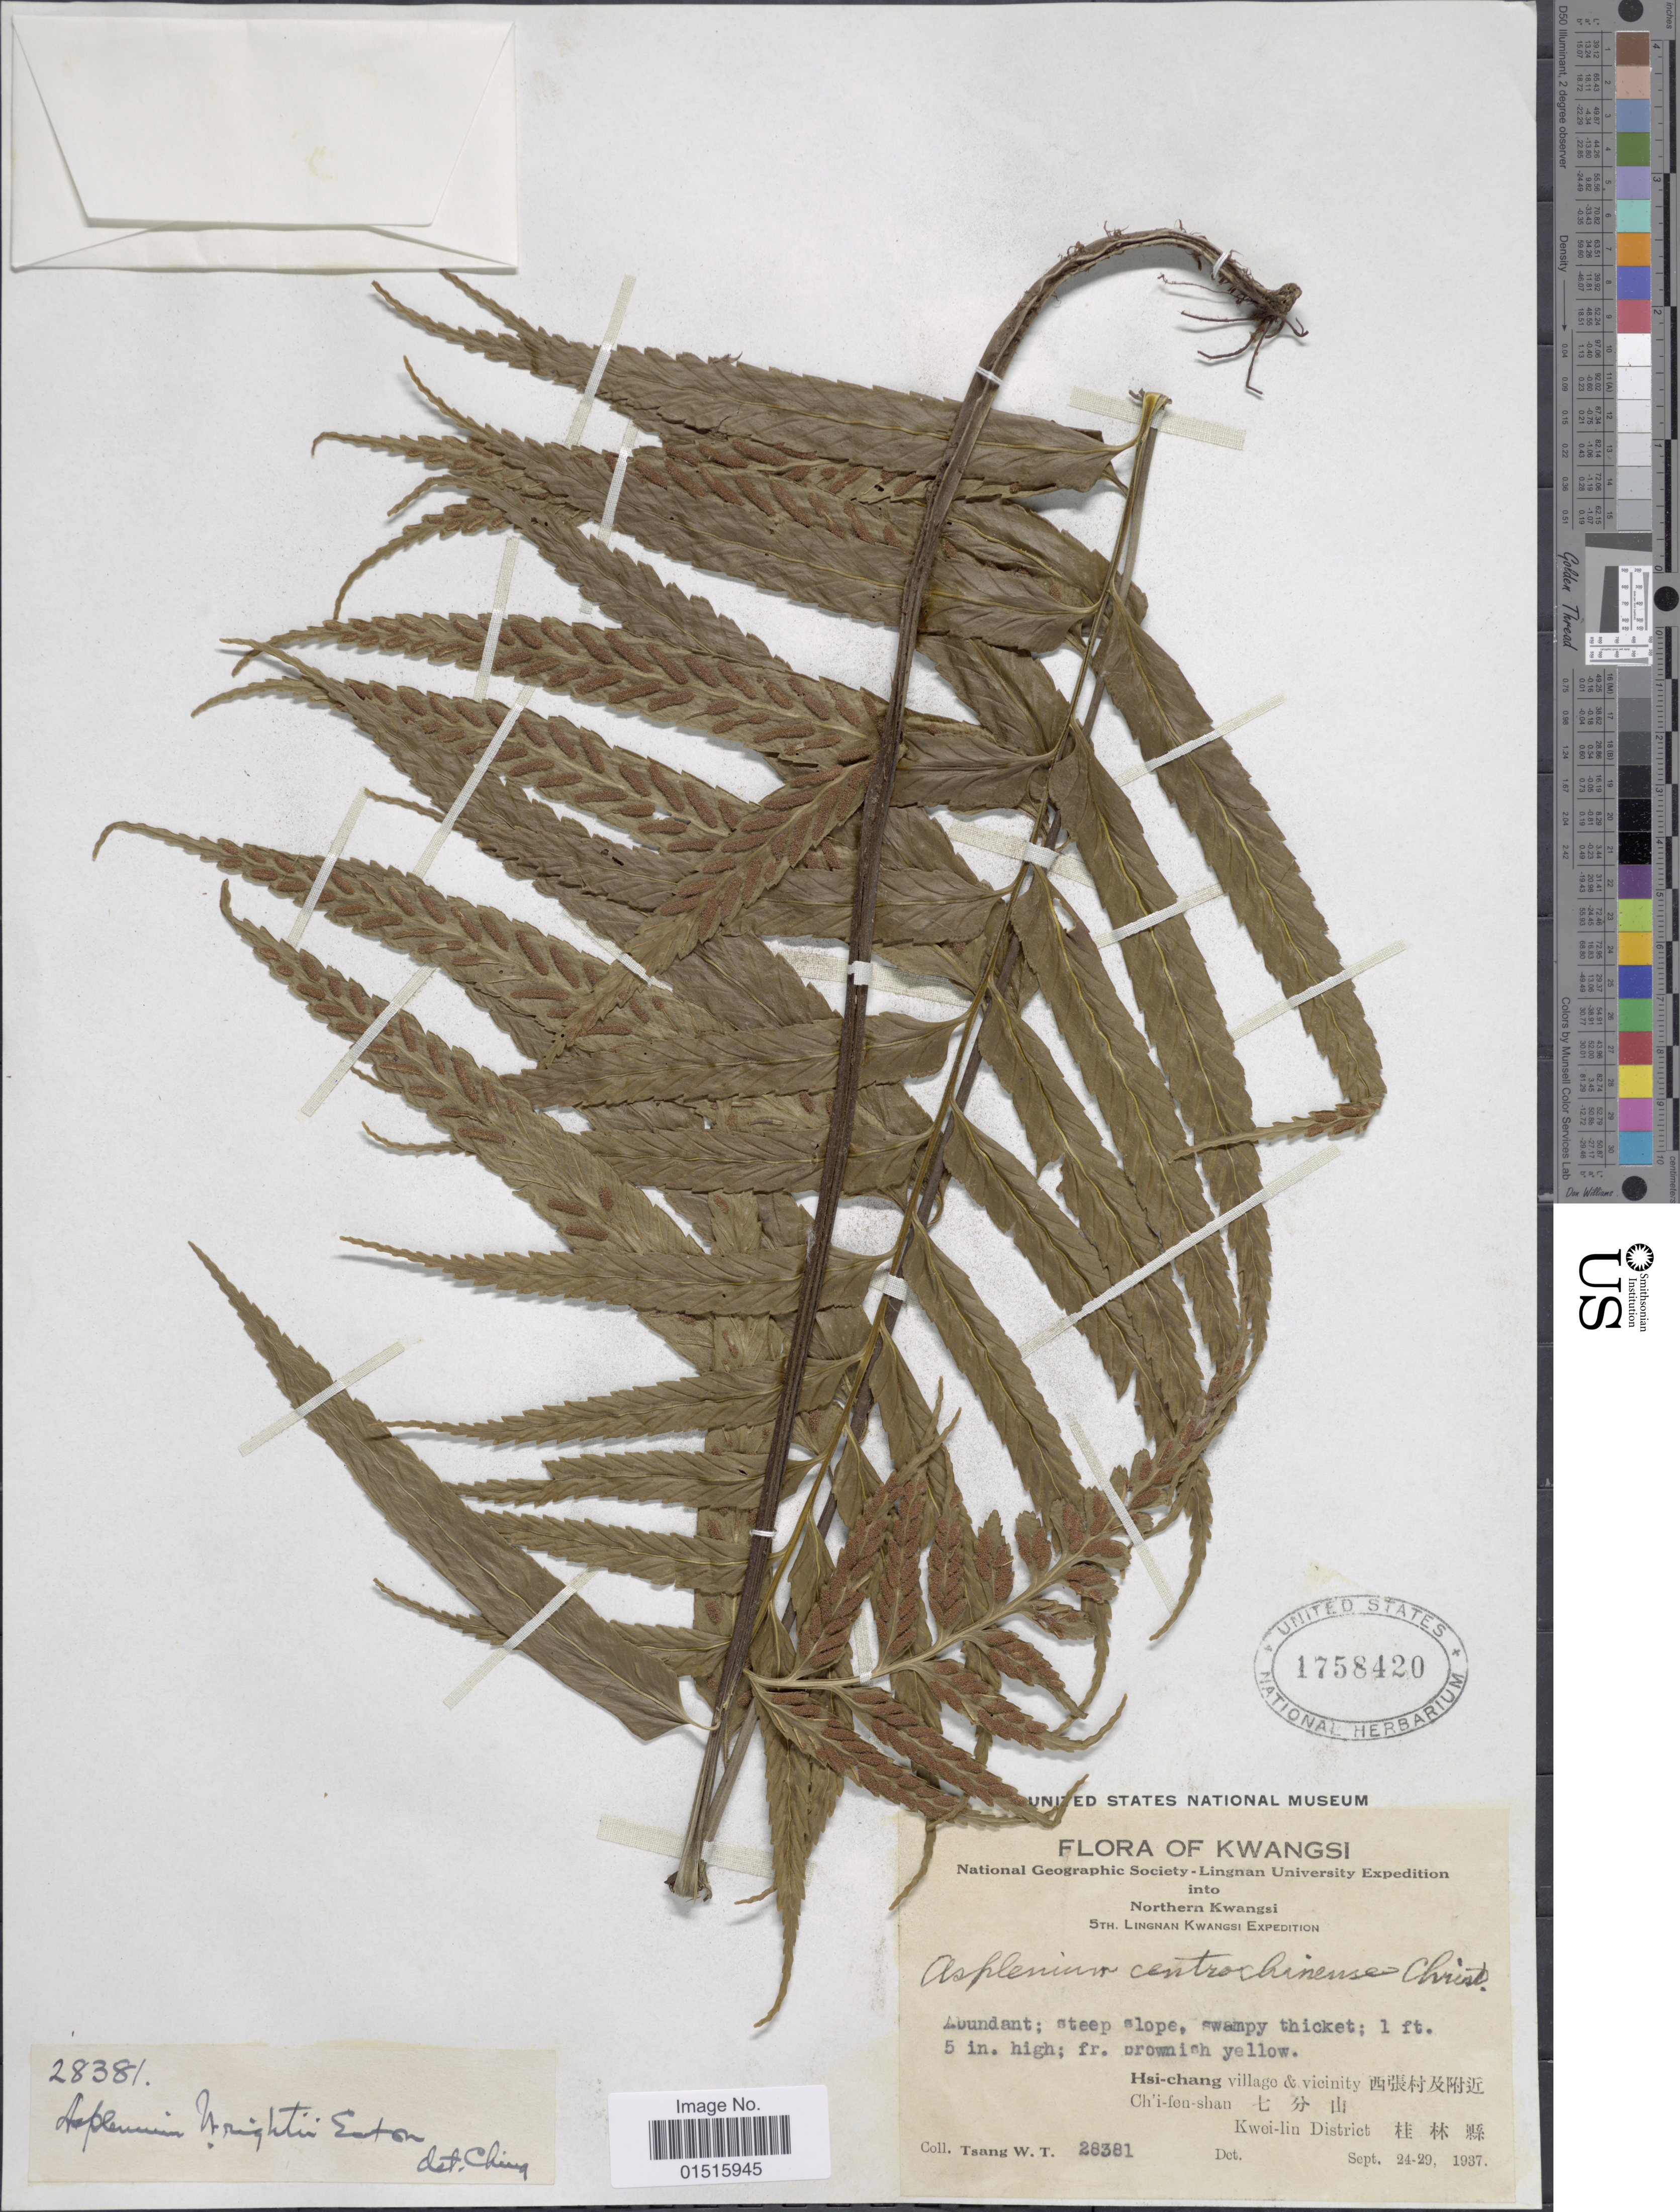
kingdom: Plantae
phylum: Tracheophyta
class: Polypodiopsida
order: Polypodiales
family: Aspleniaceae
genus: Asplenium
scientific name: Asplenium wrightii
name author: D.C. Eaton ex Hook.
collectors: W. T. Tsang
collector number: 28381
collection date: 1937-09-24/1937-09-29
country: China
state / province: Guangxi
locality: Northern Kwangsi, Hsi-chang village & vicinity, Ch'-fen-shen, Kwei-lin district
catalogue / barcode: US 1758420